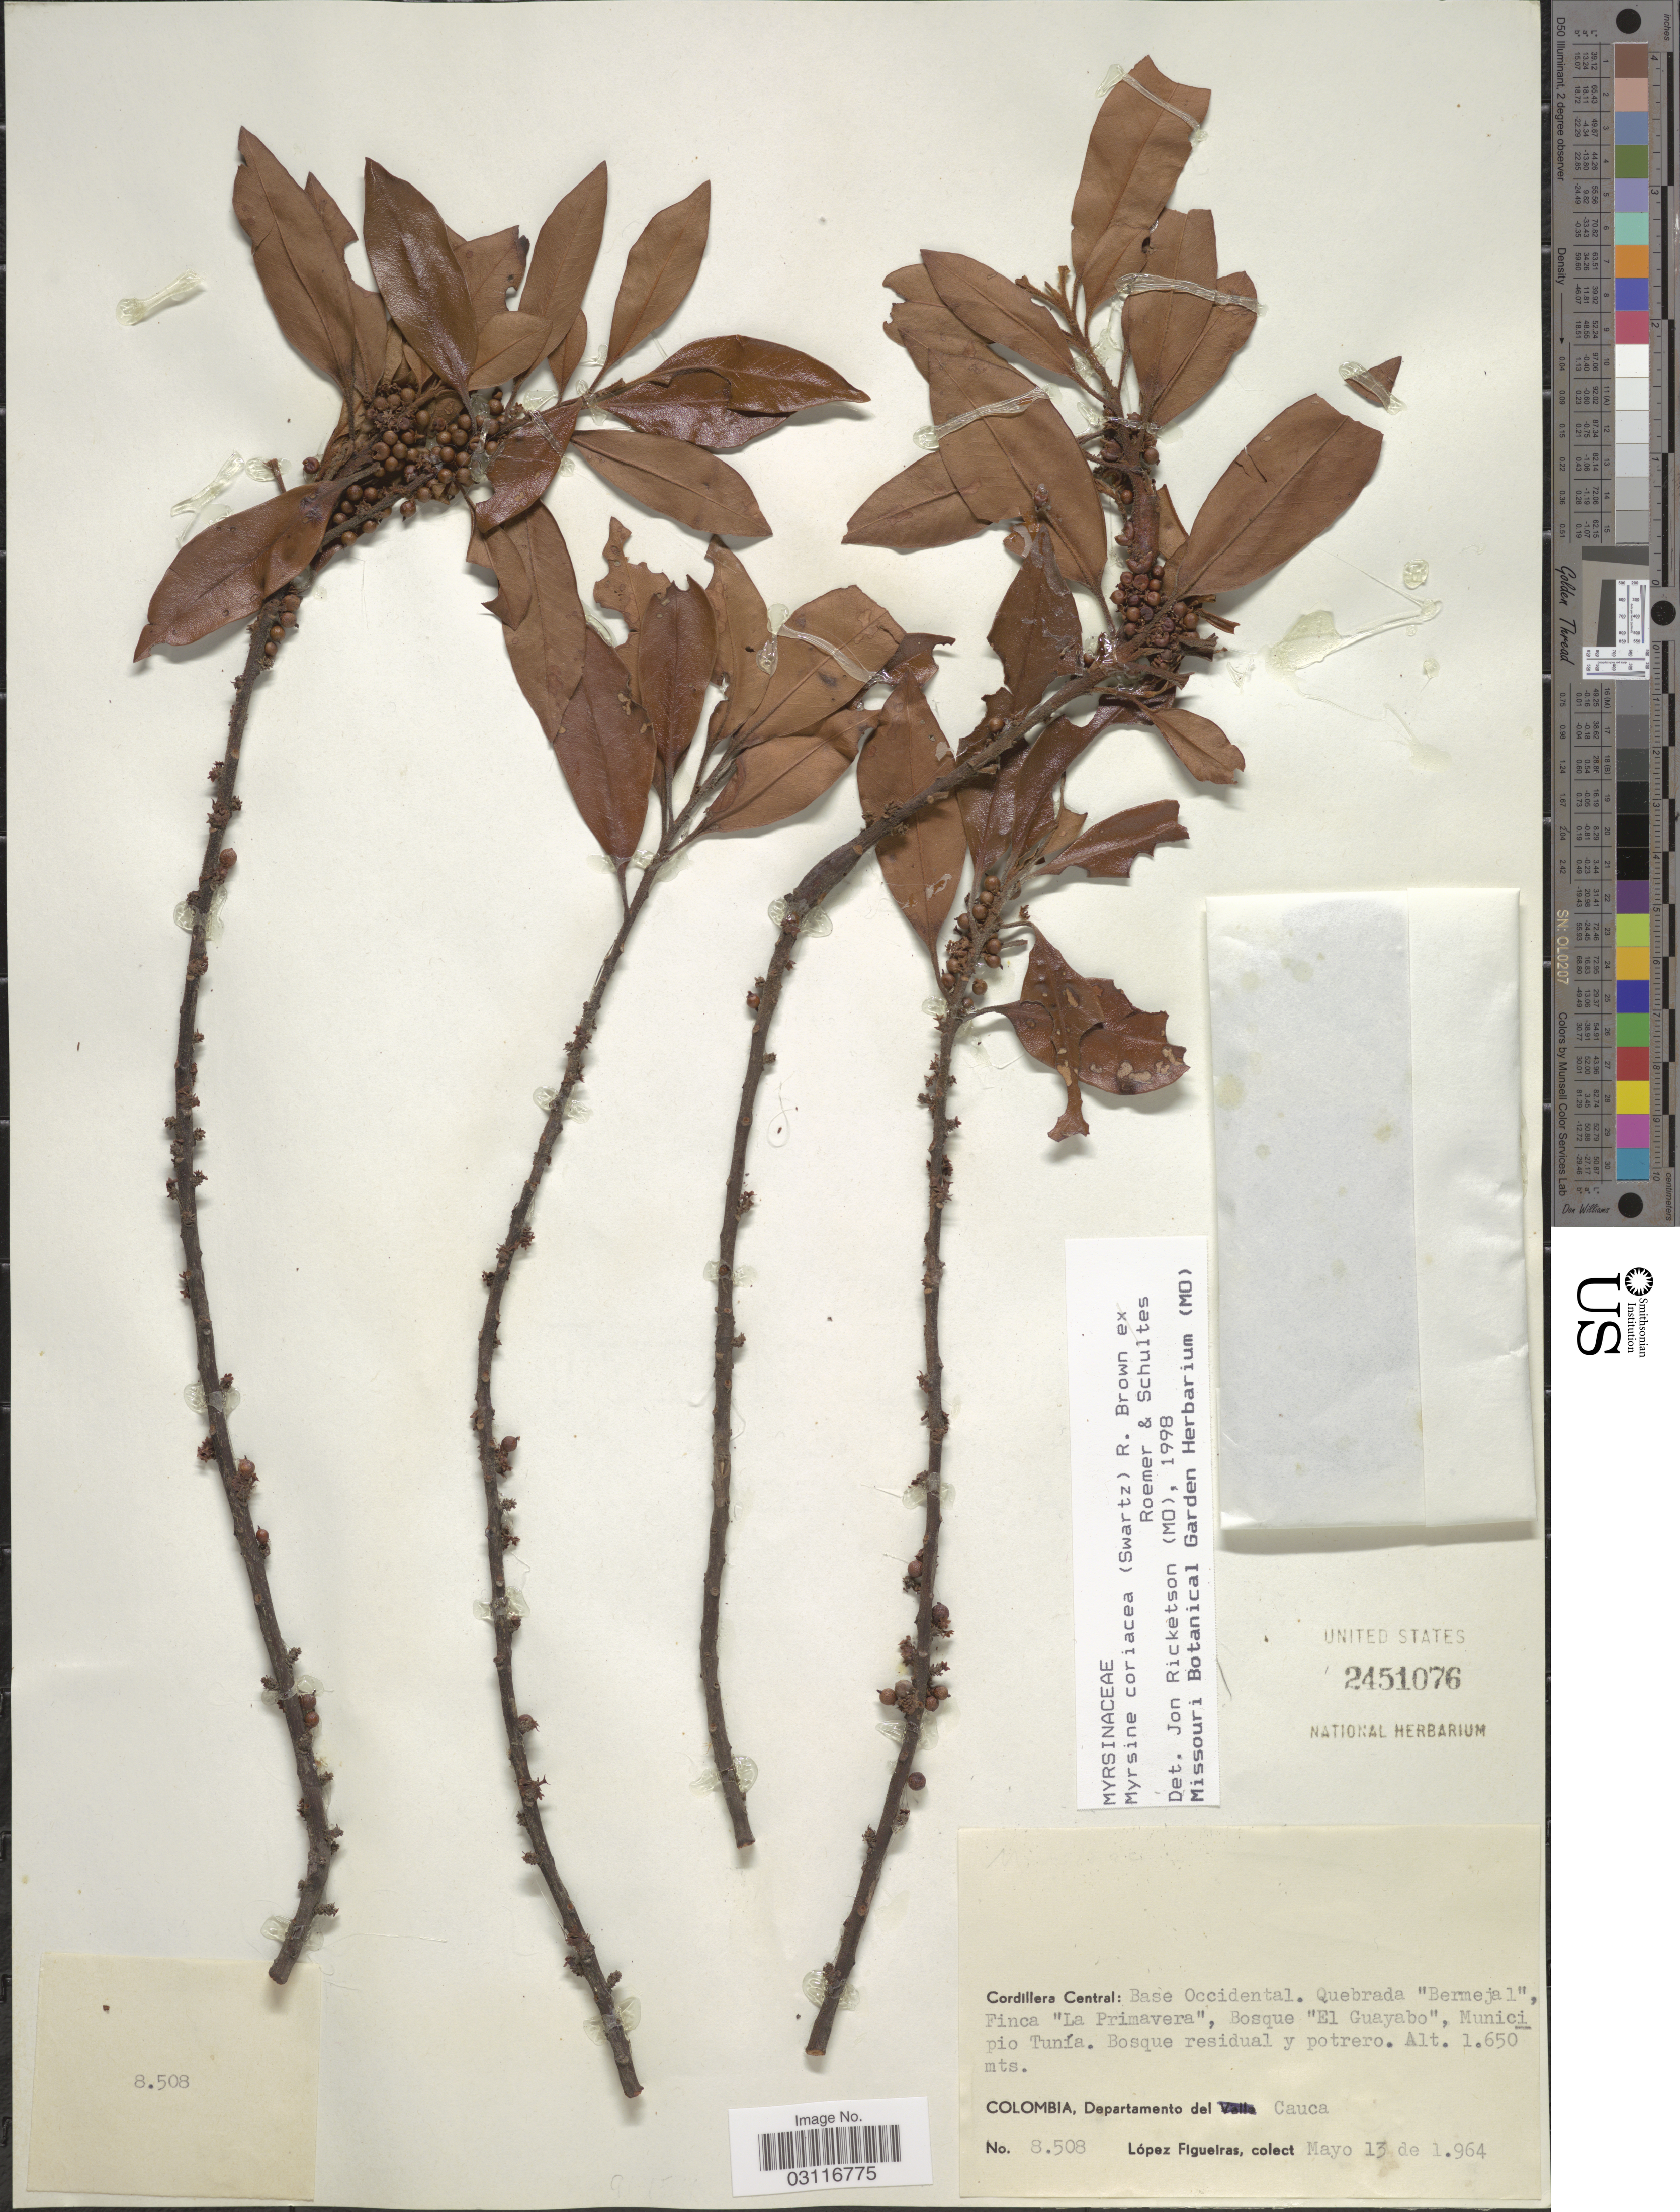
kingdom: Plantae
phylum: Tracheophyta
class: Magnoliopsida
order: Ericales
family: Primulaceae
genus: Myrsine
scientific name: Myrsine coriacea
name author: (Sw.) R. Br. ex Roem. & Schult.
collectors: M. López Figueiras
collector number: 8508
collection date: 1964-05-13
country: Colombia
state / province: Cauca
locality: Cordillera Central: Base Occidental. Quebrada "Bermejal", Finca "La Primavera", Bosque "El Guayabo", Municipio Tunía. Departamento del Cauca.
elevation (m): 1650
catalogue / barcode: US 2451076